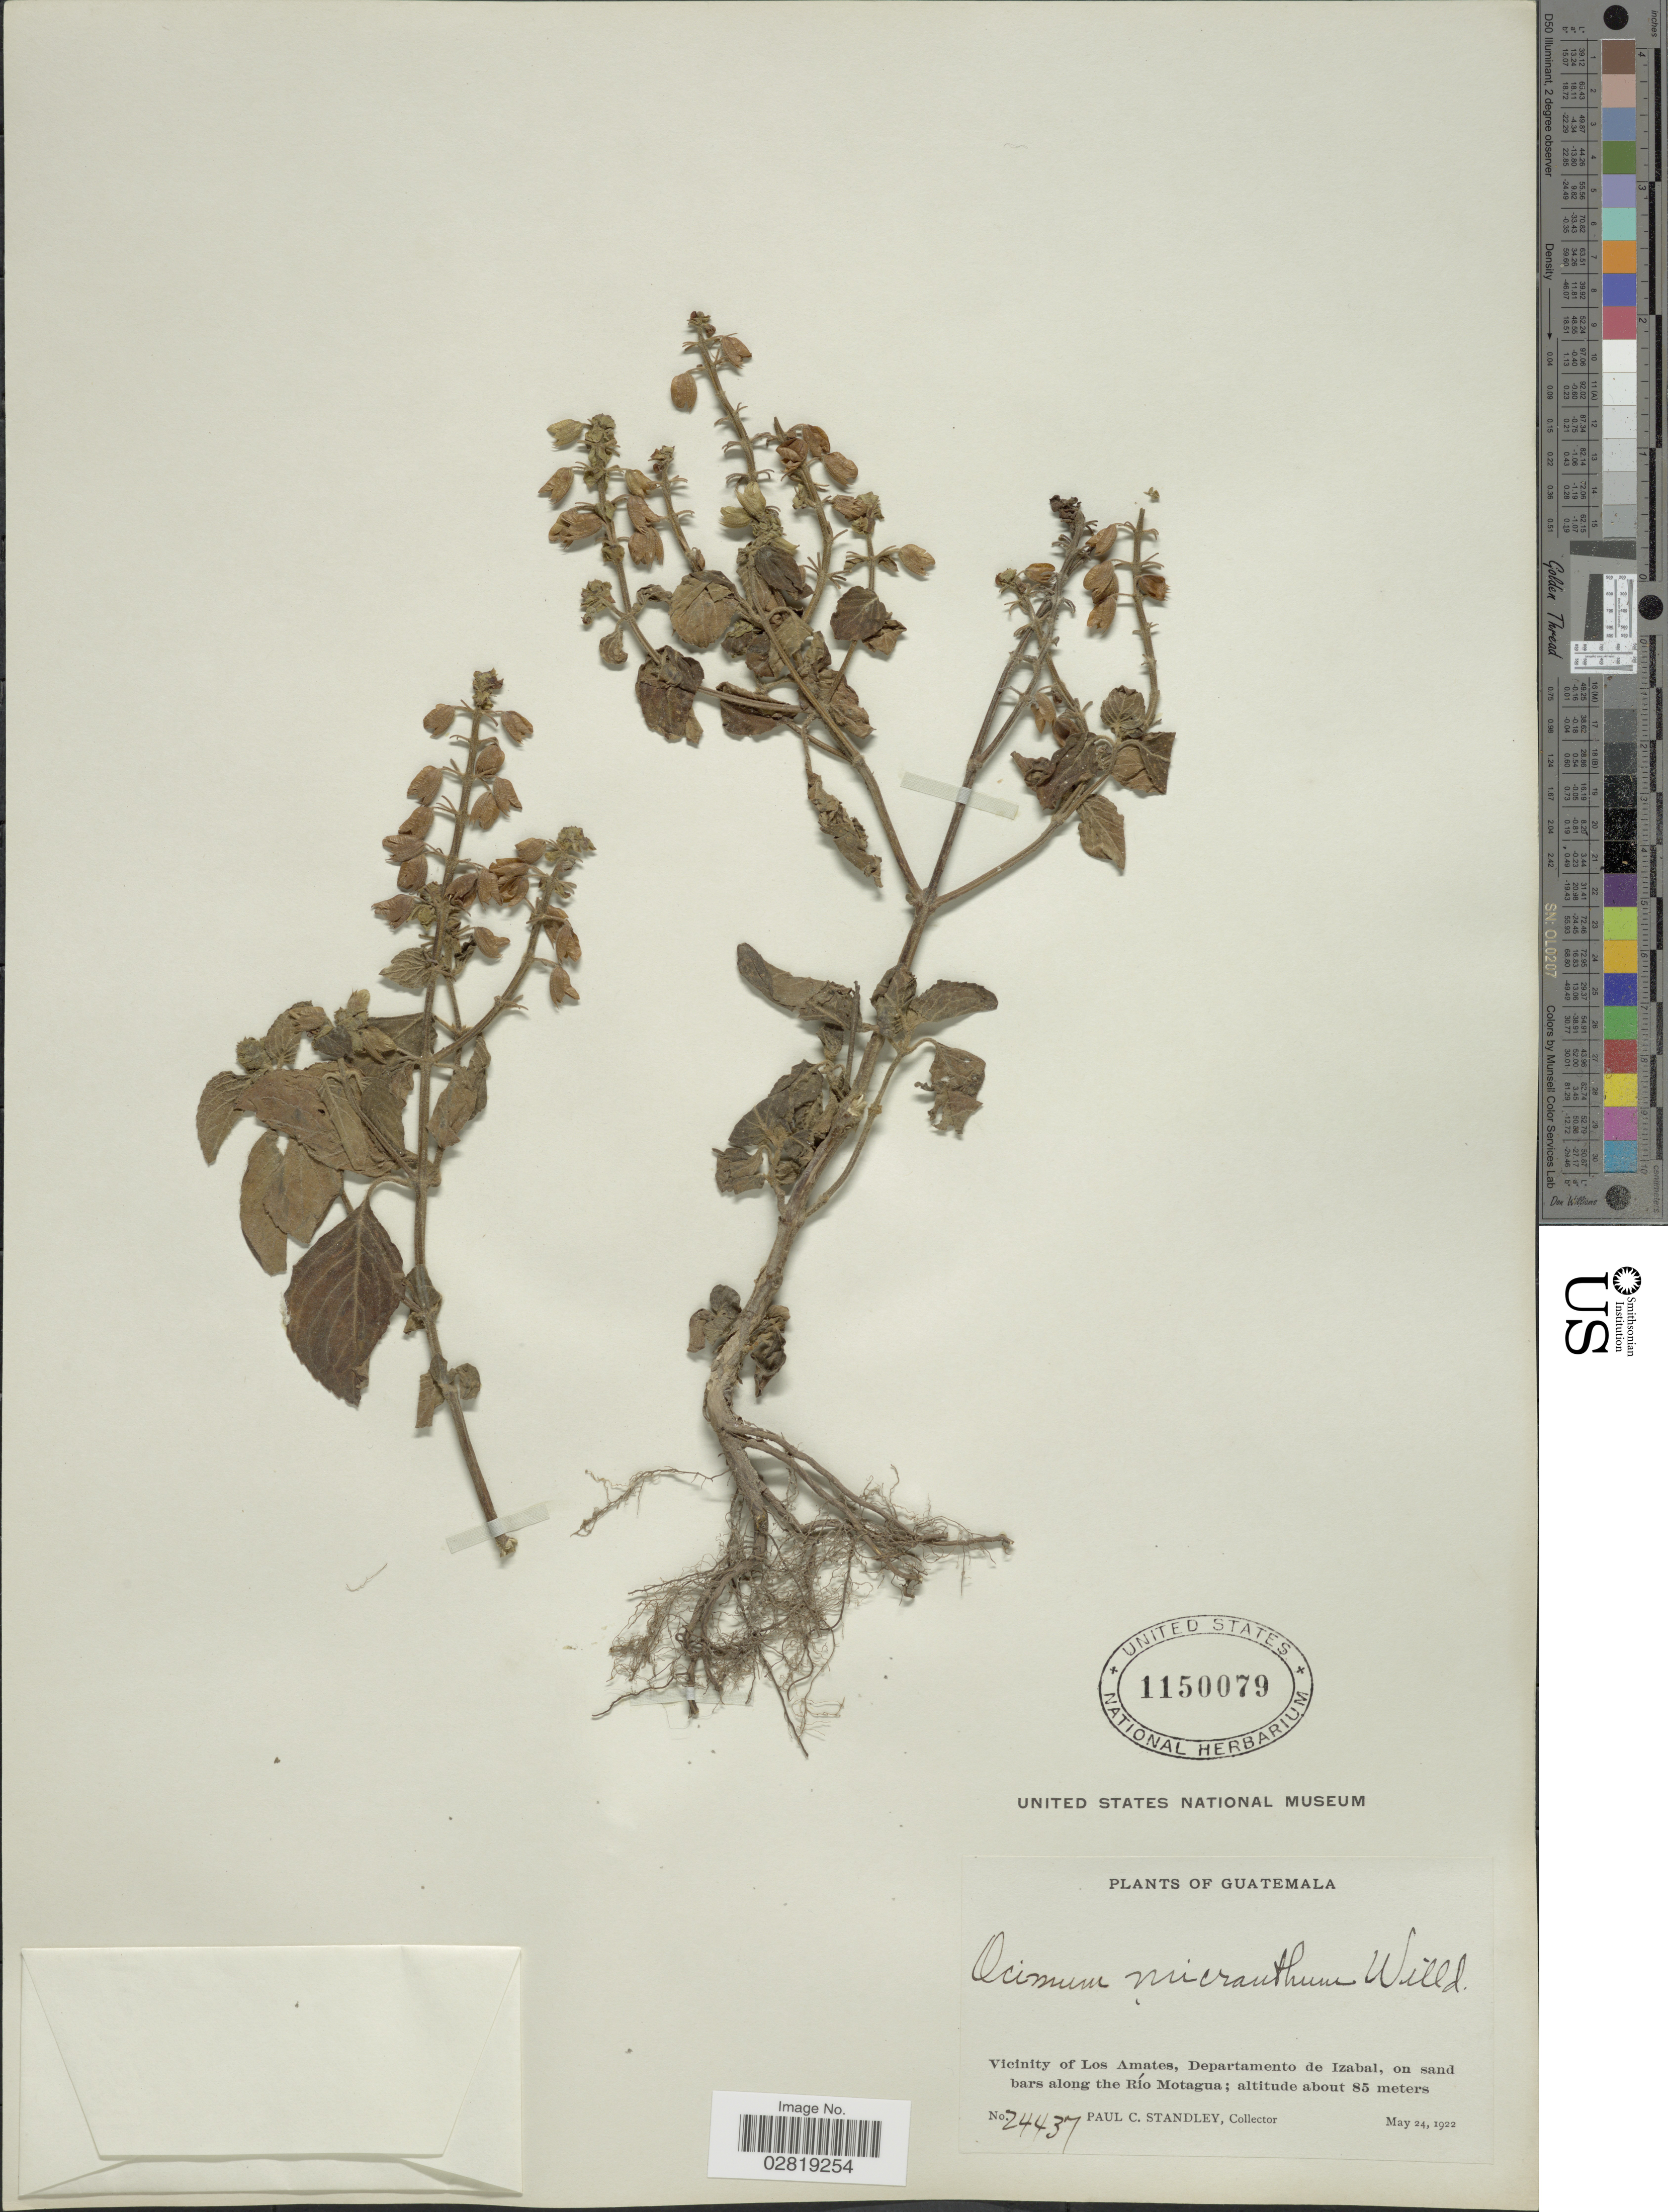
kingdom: Plantae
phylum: Tracheophyta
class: Magnoliopsida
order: Lamiales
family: Lamiaceae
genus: Ocimum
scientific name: Ocimum campechianum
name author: Mill.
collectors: P. C. Standley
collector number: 24437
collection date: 1922-05-24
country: Guatemala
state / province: Izabal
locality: Vicinity of Los Amates, Departamento de Izabal, on sand bars along the Río Motagua.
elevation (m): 85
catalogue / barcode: US 1150079